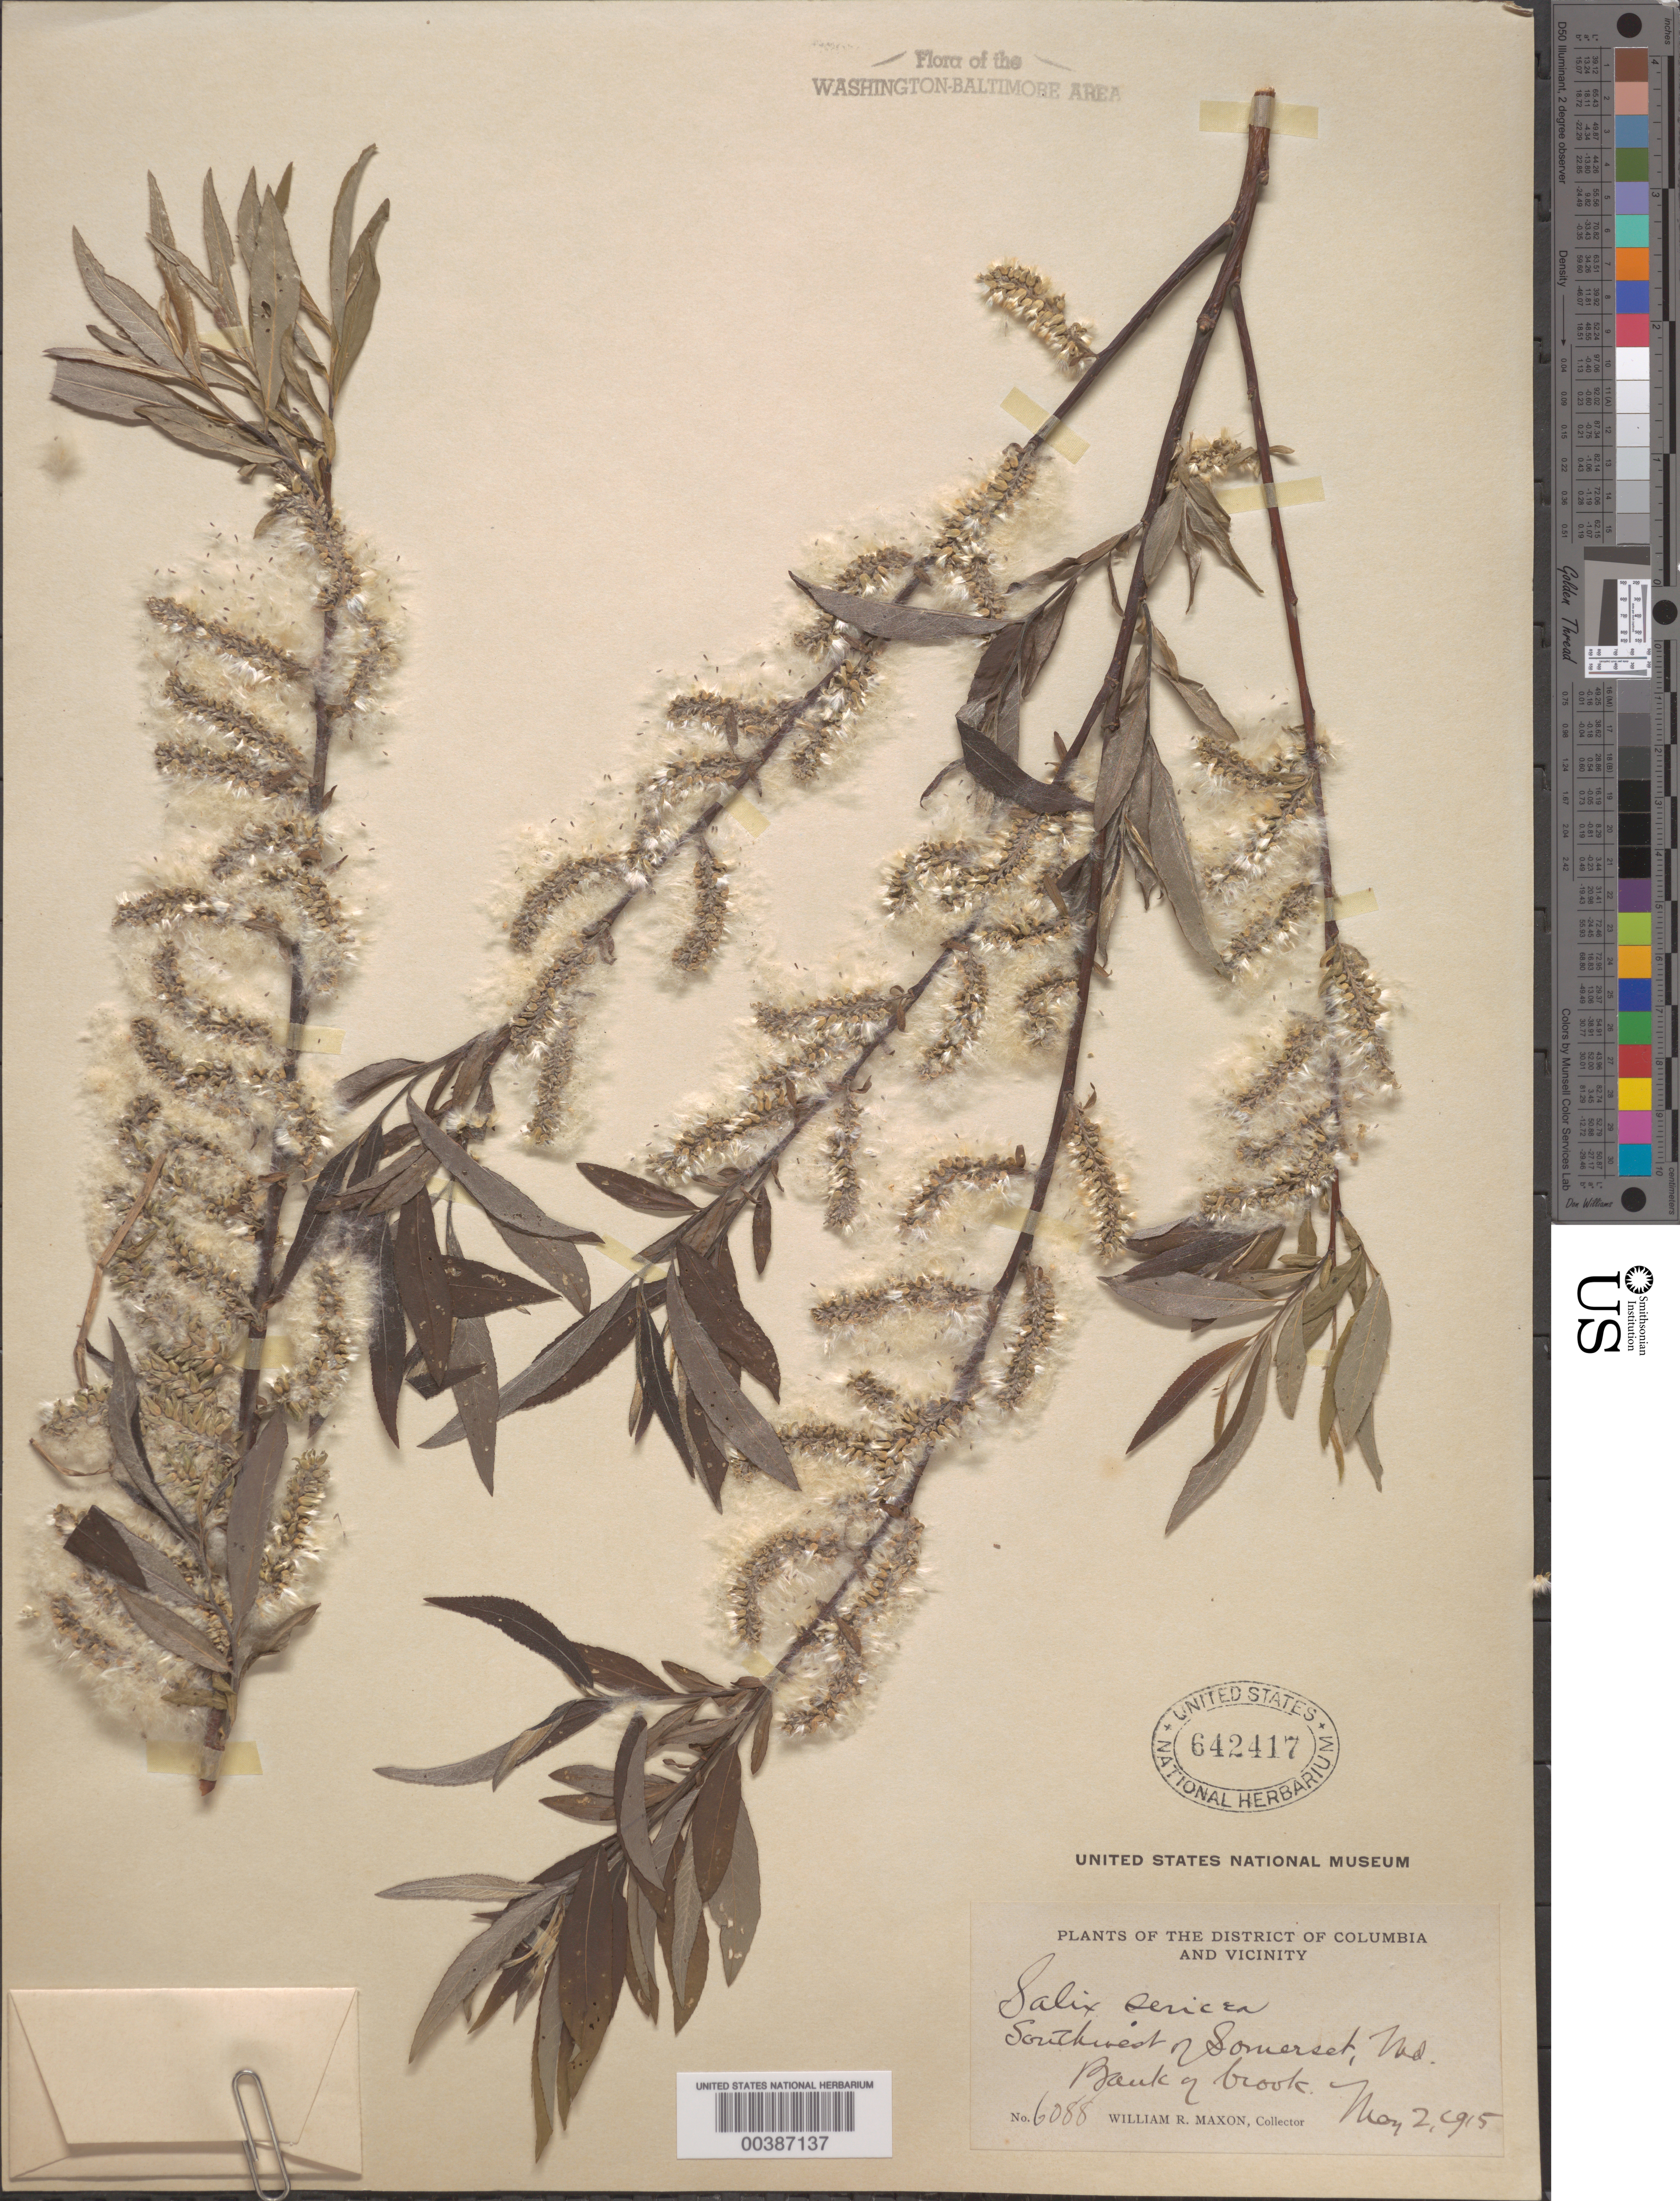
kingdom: Plantae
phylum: Tracheophyta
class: Magnoliopsida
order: Malpighiales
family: Salicaceae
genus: Salix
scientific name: Salix sericea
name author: Marshall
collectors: W. R. Maxon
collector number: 6088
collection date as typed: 02 May 1915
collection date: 1915-05-02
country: United States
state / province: Maryland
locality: Southwest of Somerset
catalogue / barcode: US 642417